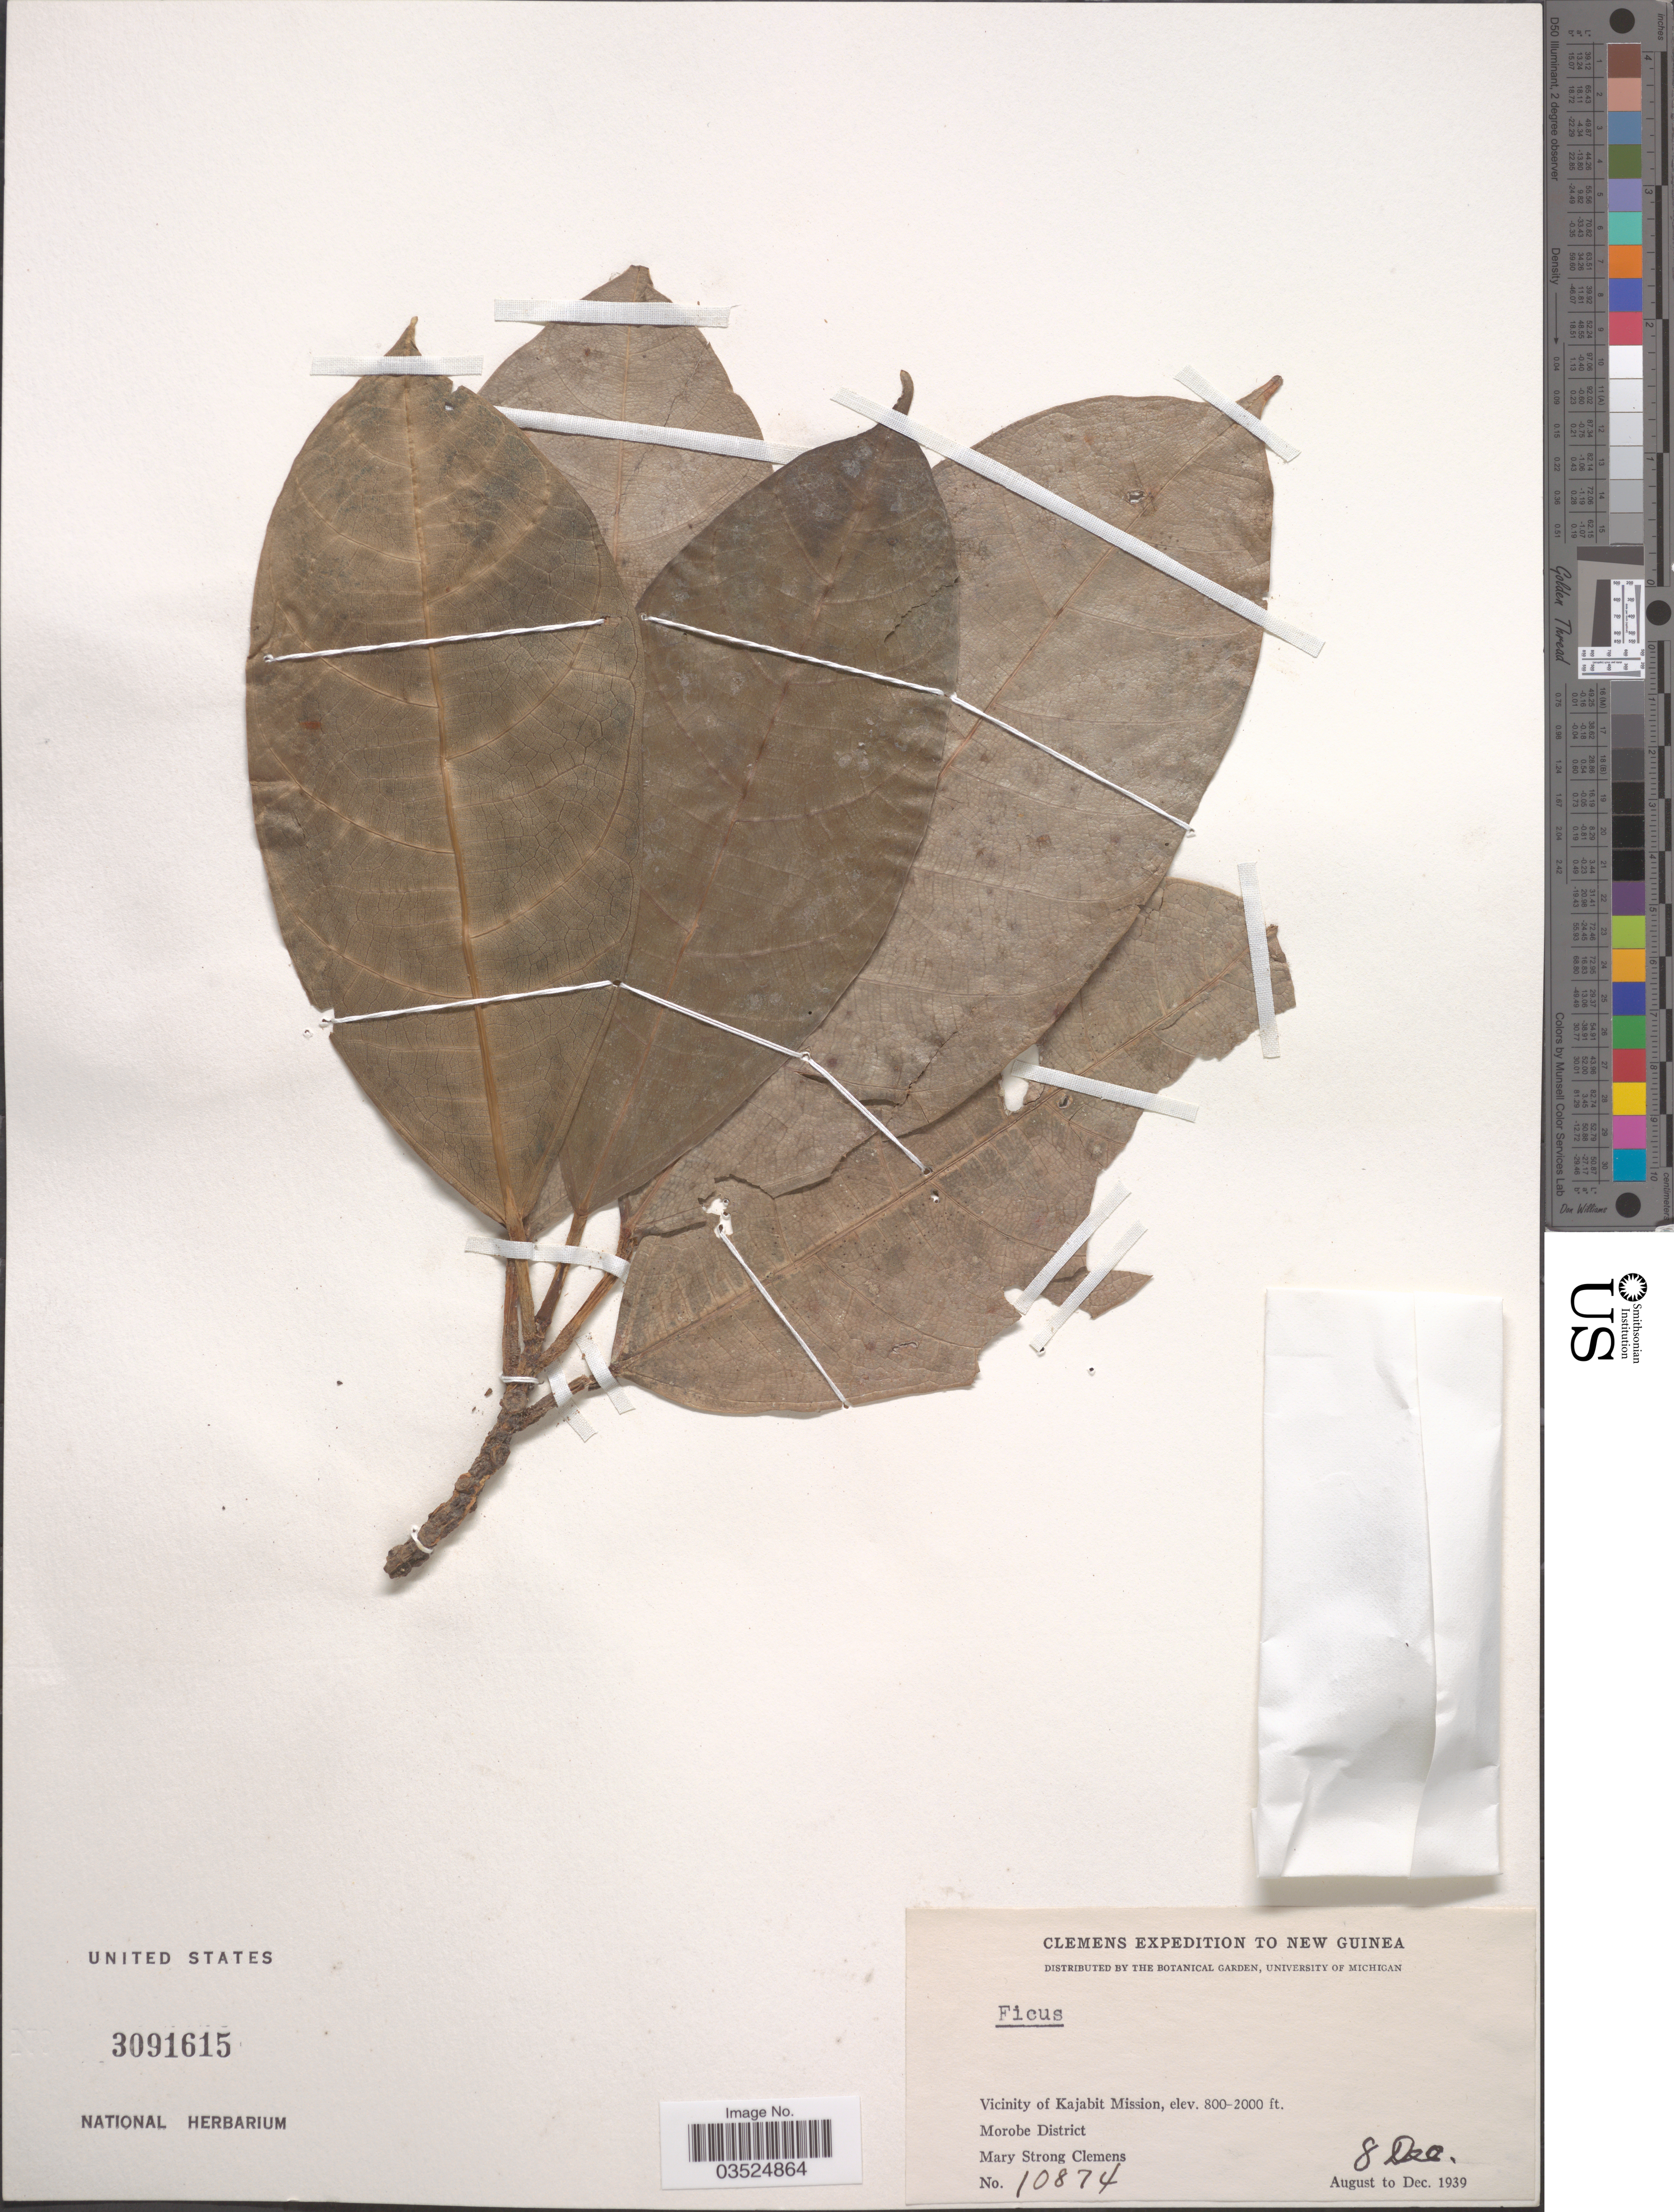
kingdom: Plantae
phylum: Tracheophyta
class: Magnoliopsida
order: Rosales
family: Moraceae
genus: Ficus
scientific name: Ficus sp.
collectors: M. S. Clemens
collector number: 10874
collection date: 1939-12-08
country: Papua New Guinea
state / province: Morobe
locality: New Guinea. Vicinity of Kajabit Mission, Morobe District.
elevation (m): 244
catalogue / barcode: US 3091615